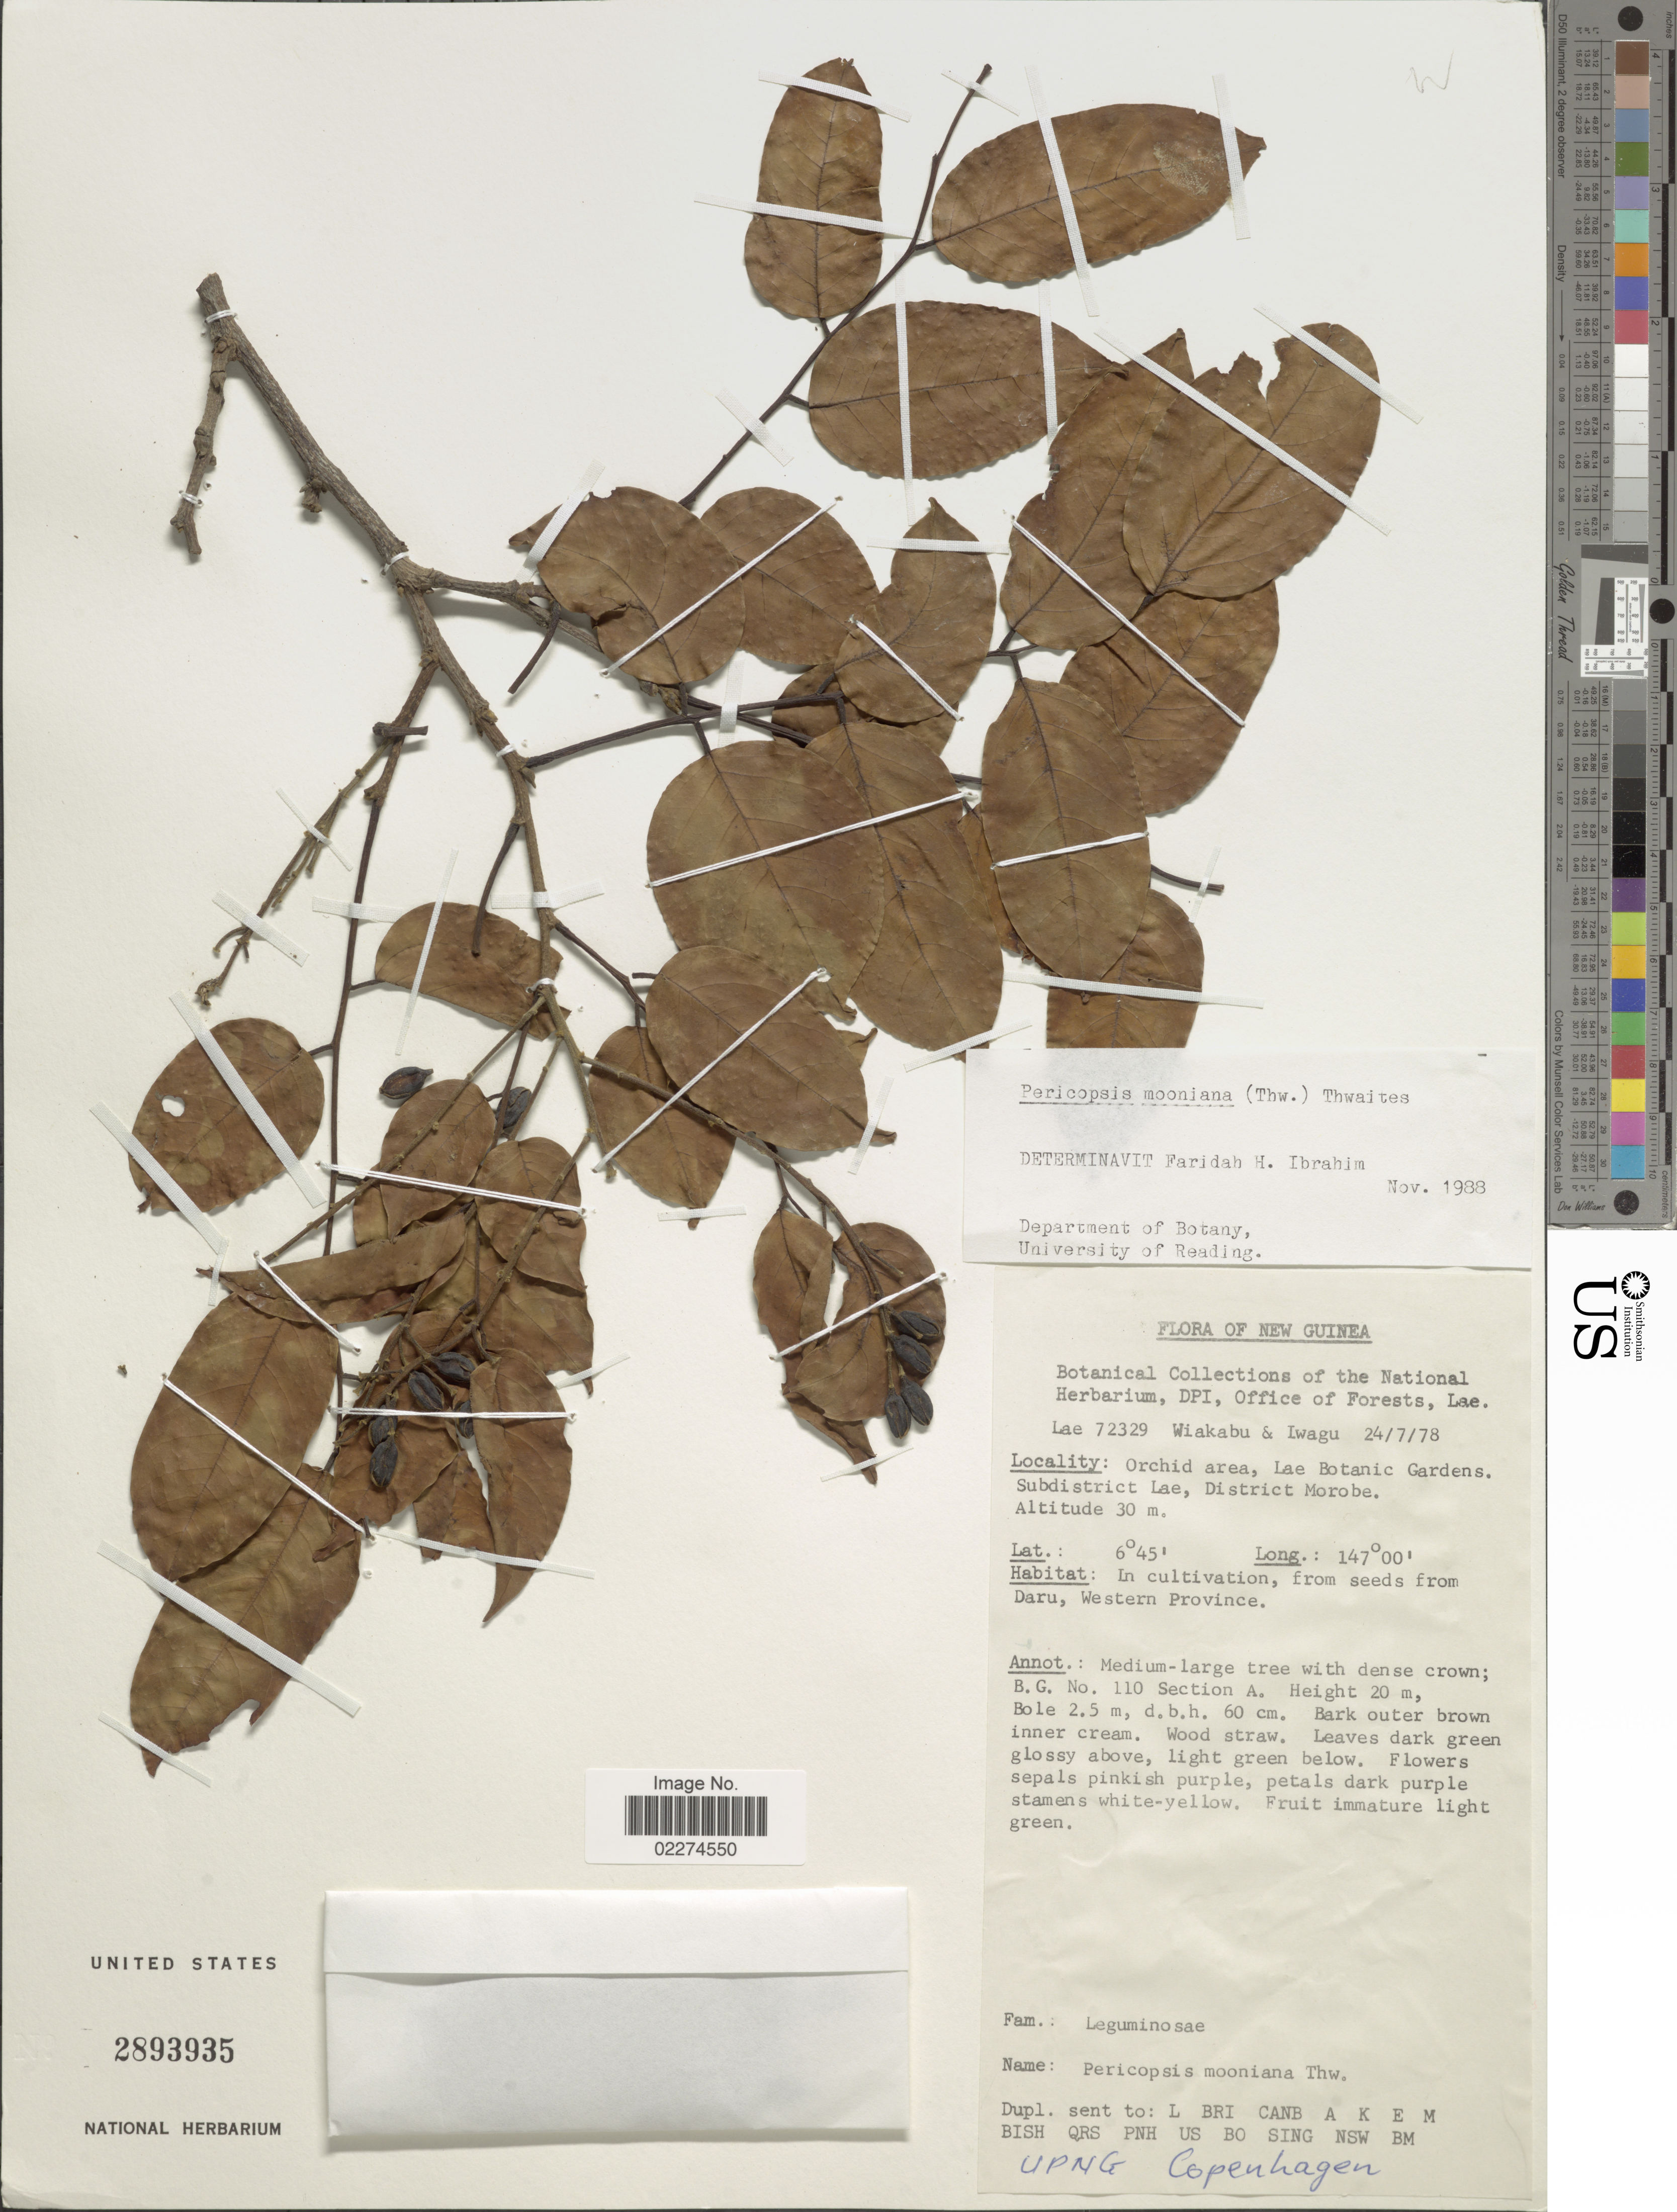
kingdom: Plantae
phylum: Tracheophyta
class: Magnoliopsida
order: Fabales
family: Fabaceae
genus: Pericopsis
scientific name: Pericopsis mooniana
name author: Thwaites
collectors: J. Wiakabu & Iwagu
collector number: Lae 72329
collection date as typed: Transcribed d/m/y: 24/7/78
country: Papua New Guinea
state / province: Morobe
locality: Orchid area, Lae Botanic Gardens, Subdistrict Lae, District Morobe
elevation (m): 30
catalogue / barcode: US 2893935